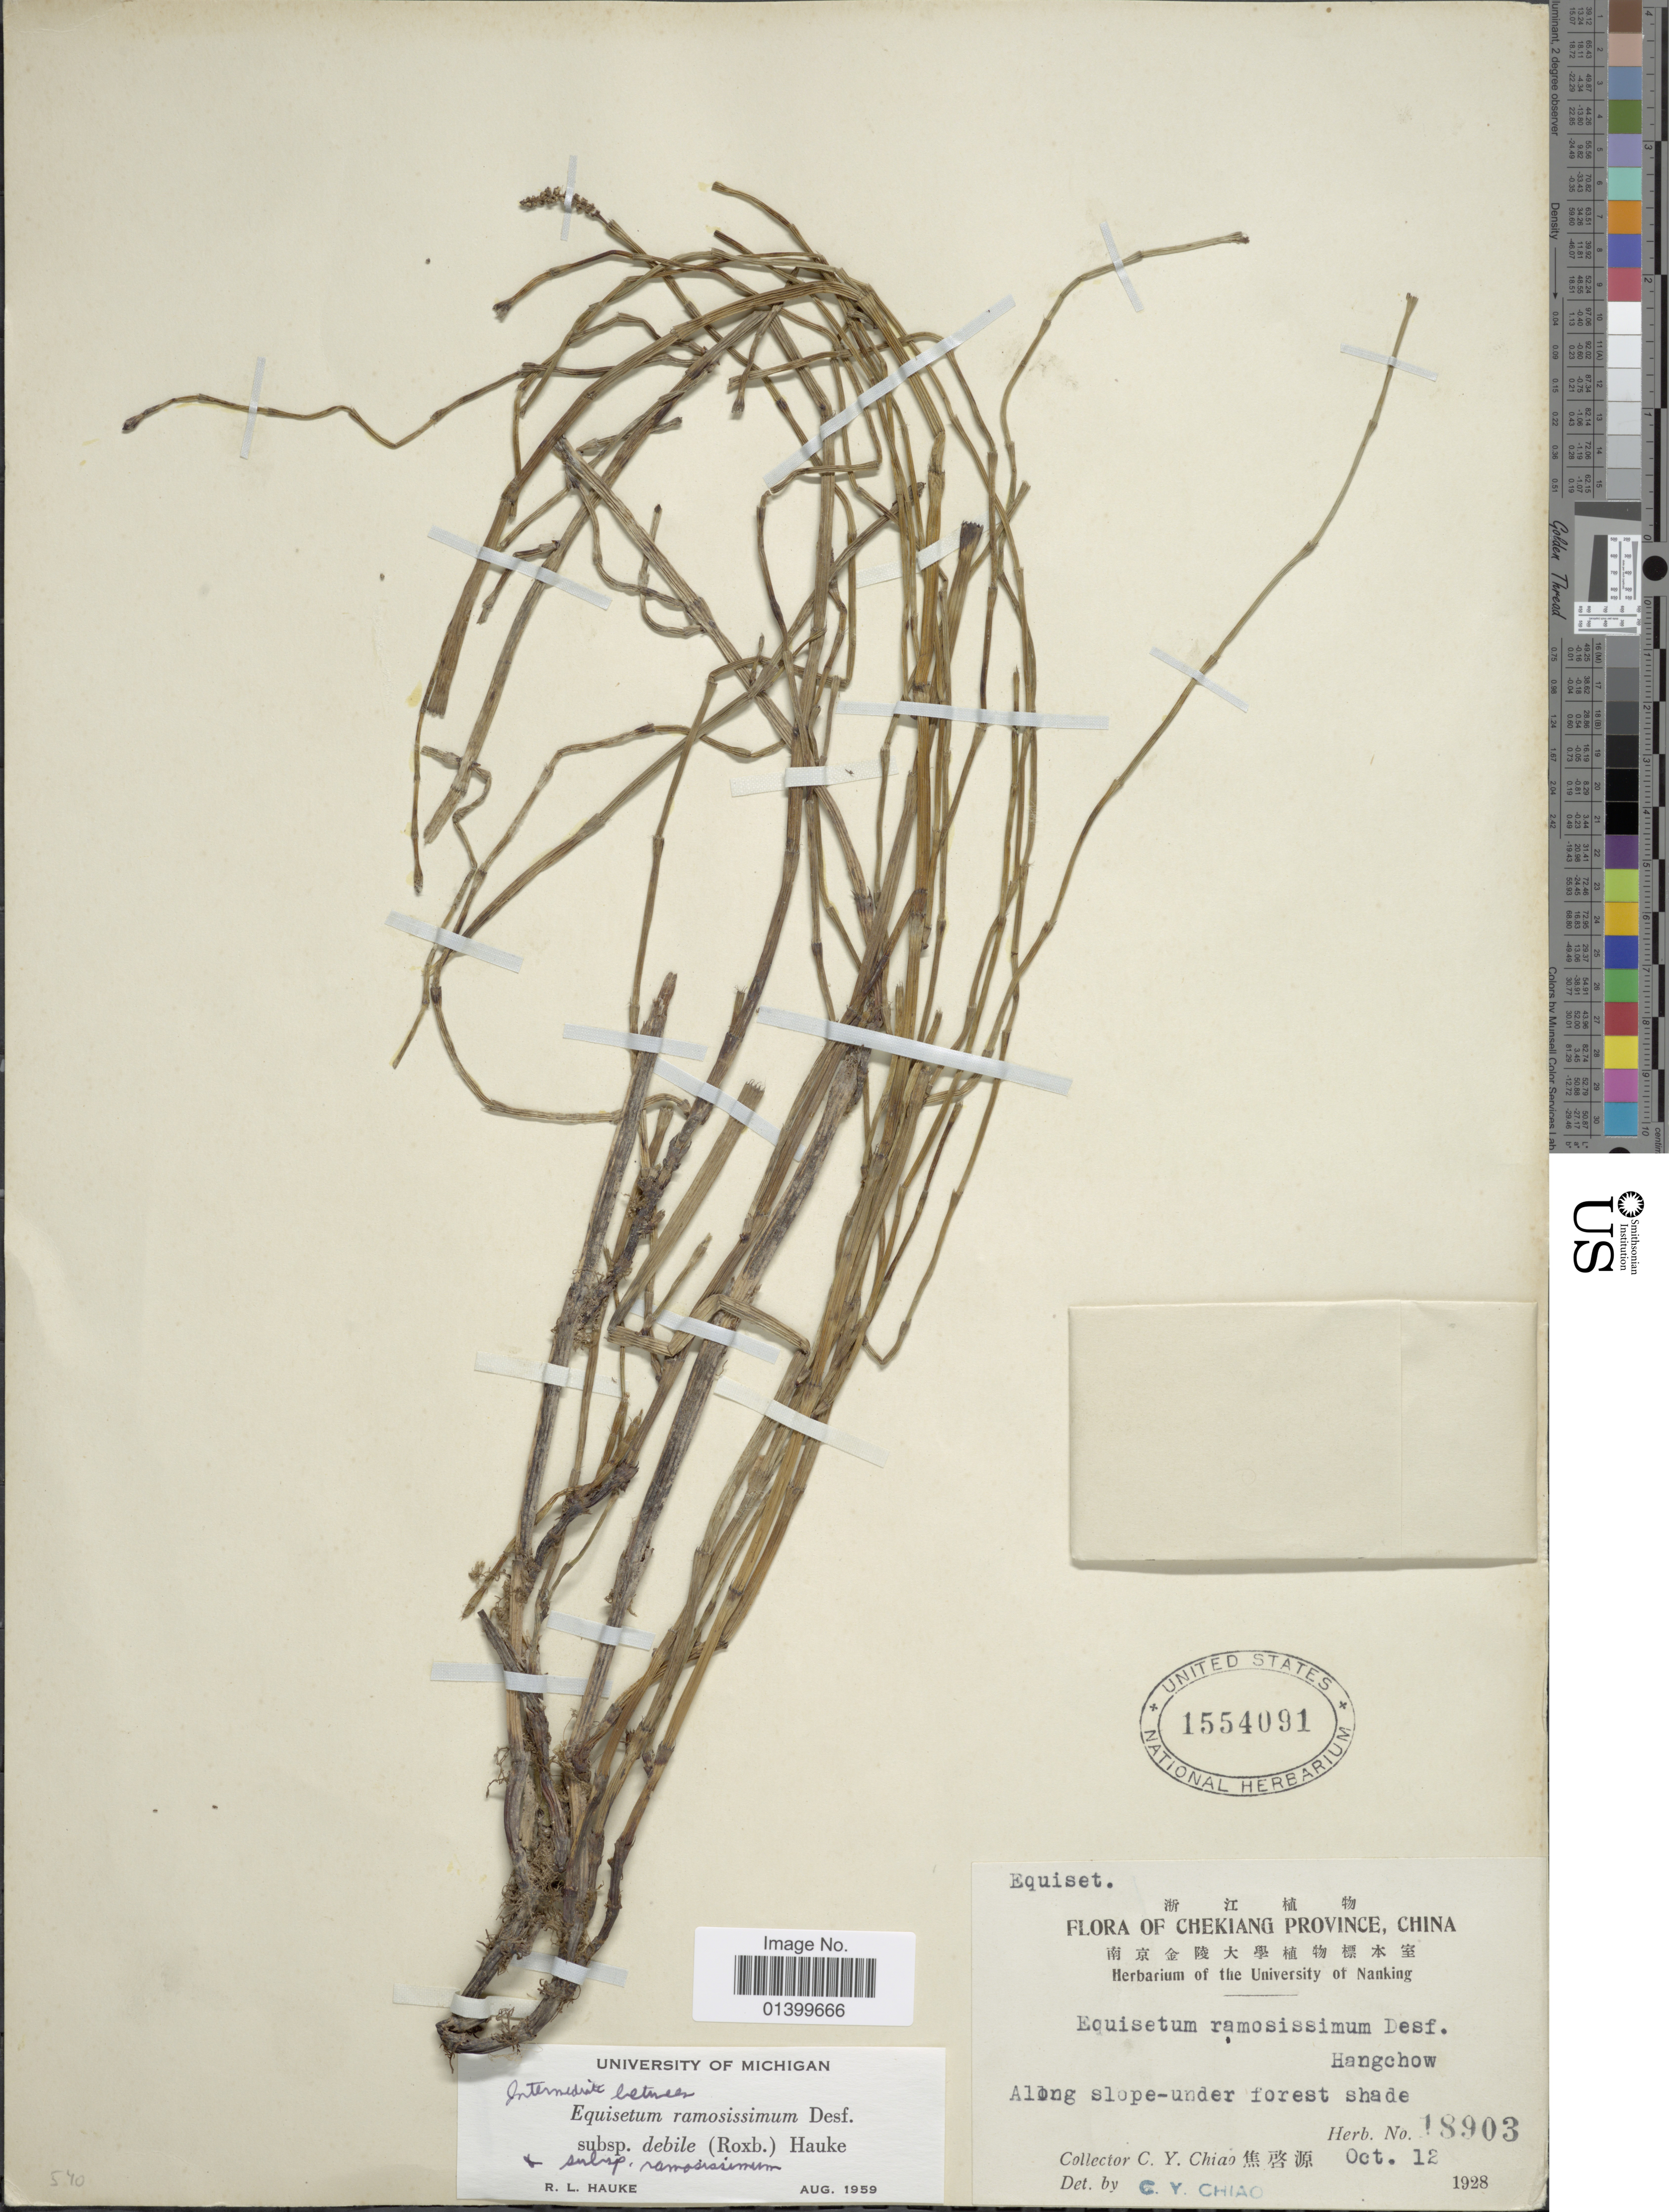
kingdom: Plantae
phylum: Tracheophyta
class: Polypodiopsida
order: Equisetales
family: Equisetaceae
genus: Equisetum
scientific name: Equisetum ramosissimum subsp. debile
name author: (Roxb. ex Vaucher) Hauke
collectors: C. Y. Chiao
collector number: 18903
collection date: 1928-10-12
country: China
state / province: Zhejiang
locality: Flora of Chekiang Province, China.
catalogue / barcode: US 1554091